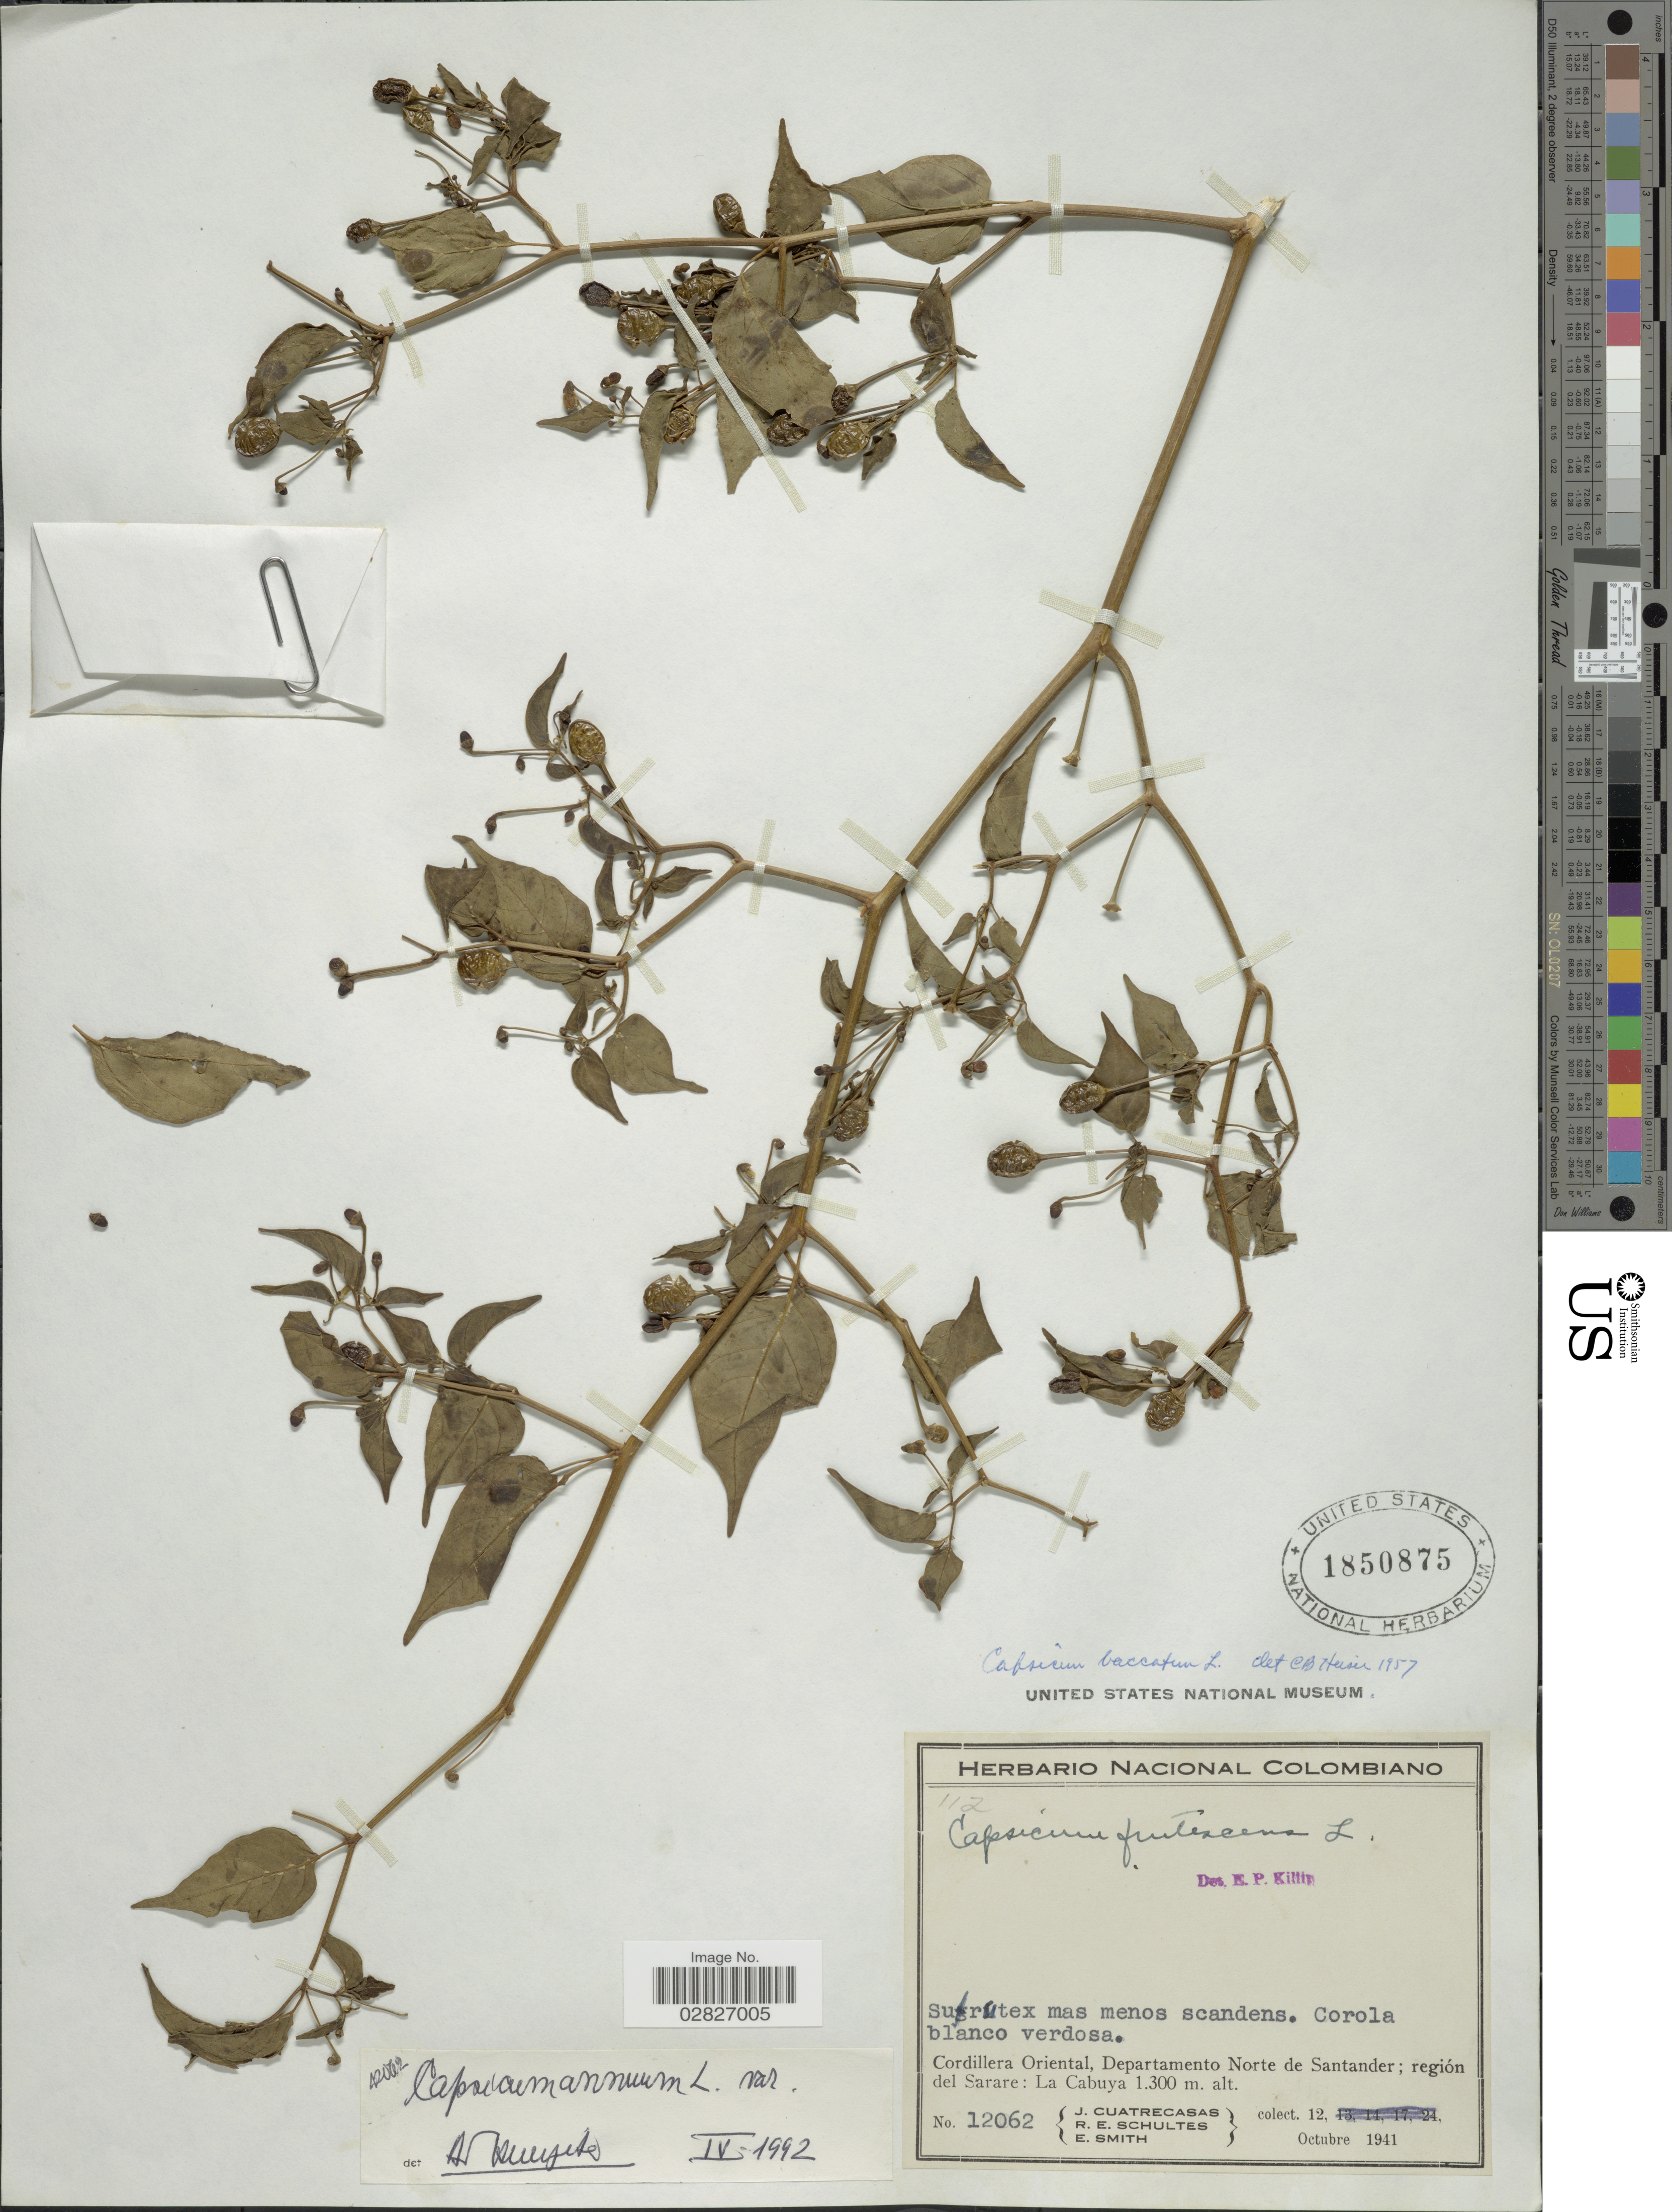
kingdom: Plantae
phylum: Tracheophyta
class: Magnoliopsida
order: Solanales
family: Solanaceae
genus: Capsicum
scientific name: Capsicum annuum 'Habanero'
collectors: J. Cuatrecasas, R. E. Schultes & E. Smith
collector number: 12062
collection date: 1941-10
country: Colombia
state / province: Norte de Santander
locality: Cordillera Oriental, Departamento Norte de Santander, región del Sarare, La Cabuya.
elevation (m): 1300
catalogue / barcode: US 1850875